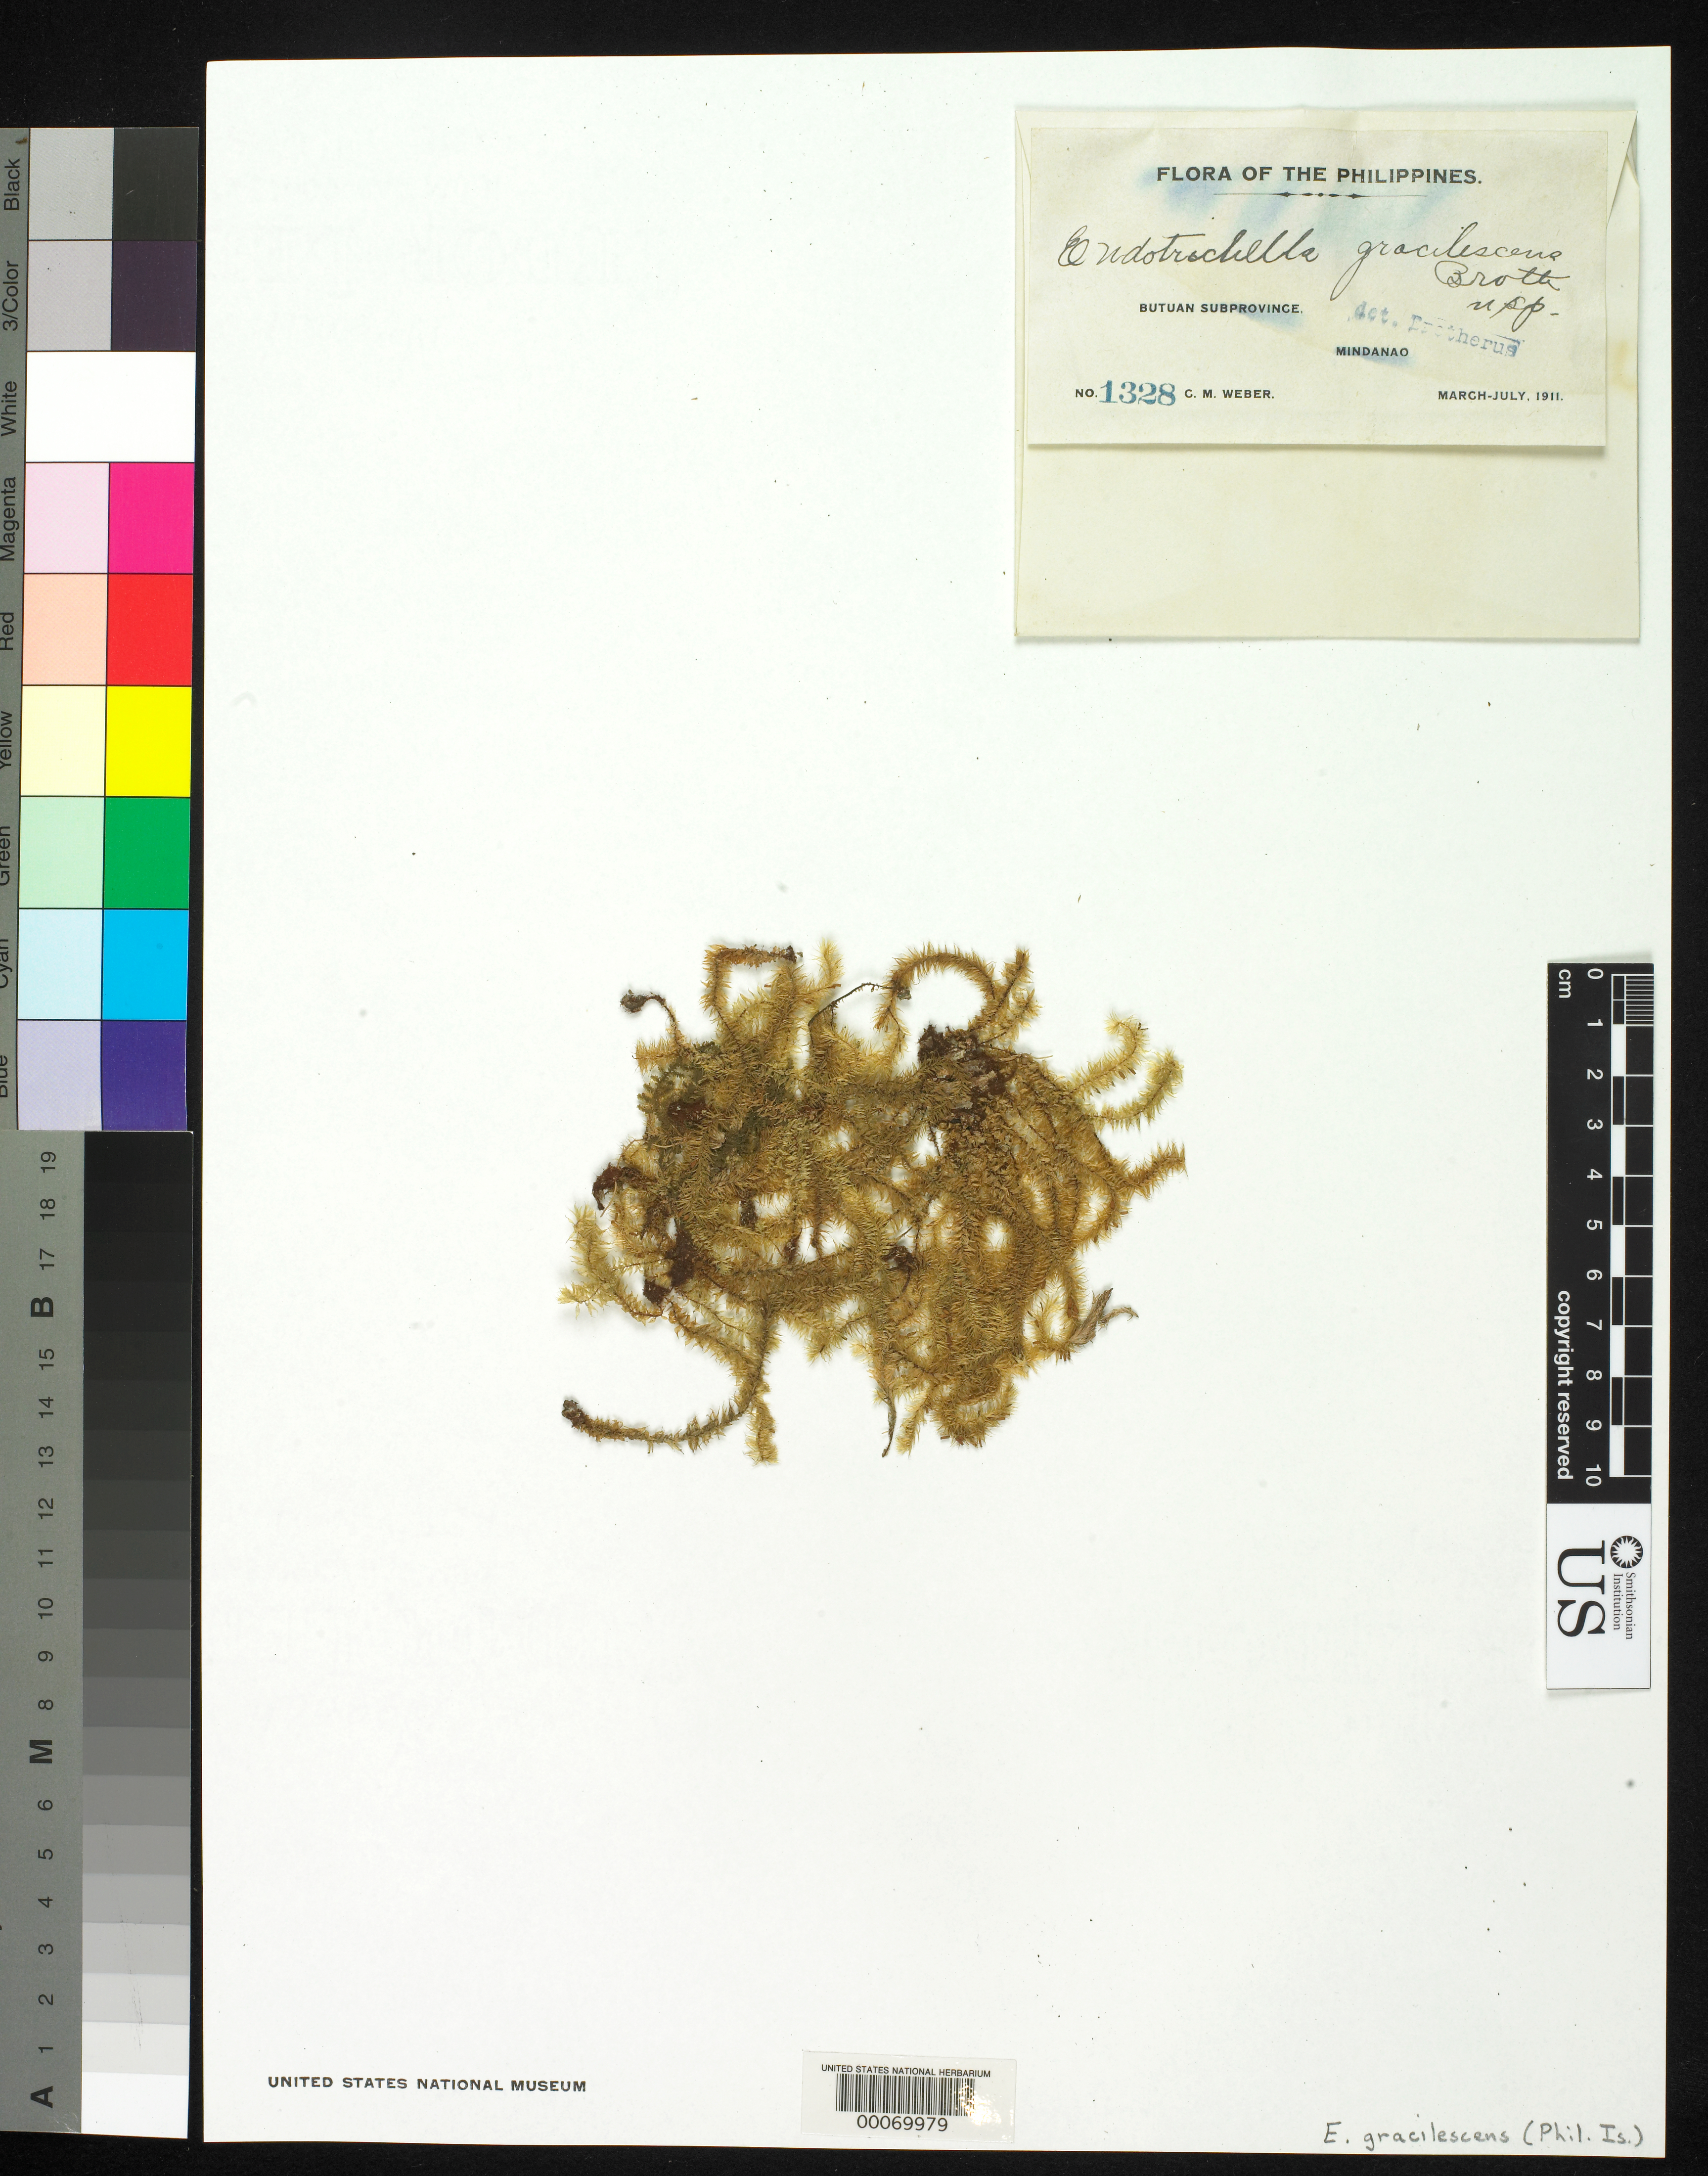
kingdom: Plantae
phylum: Bryophyta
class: Bryopsida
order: Hypnales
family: Pterobryaceae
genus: Endotrichella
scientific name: Endotrichella gracilescens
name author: Broth.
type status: Isotype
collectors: C. M. Weber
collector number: Bur. Sci. 1328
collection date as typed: Mar 1911 to -- Jul 1911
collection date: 1911-03/1911-07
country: Philippines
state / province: Caraga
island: Mindanao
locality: Butuan